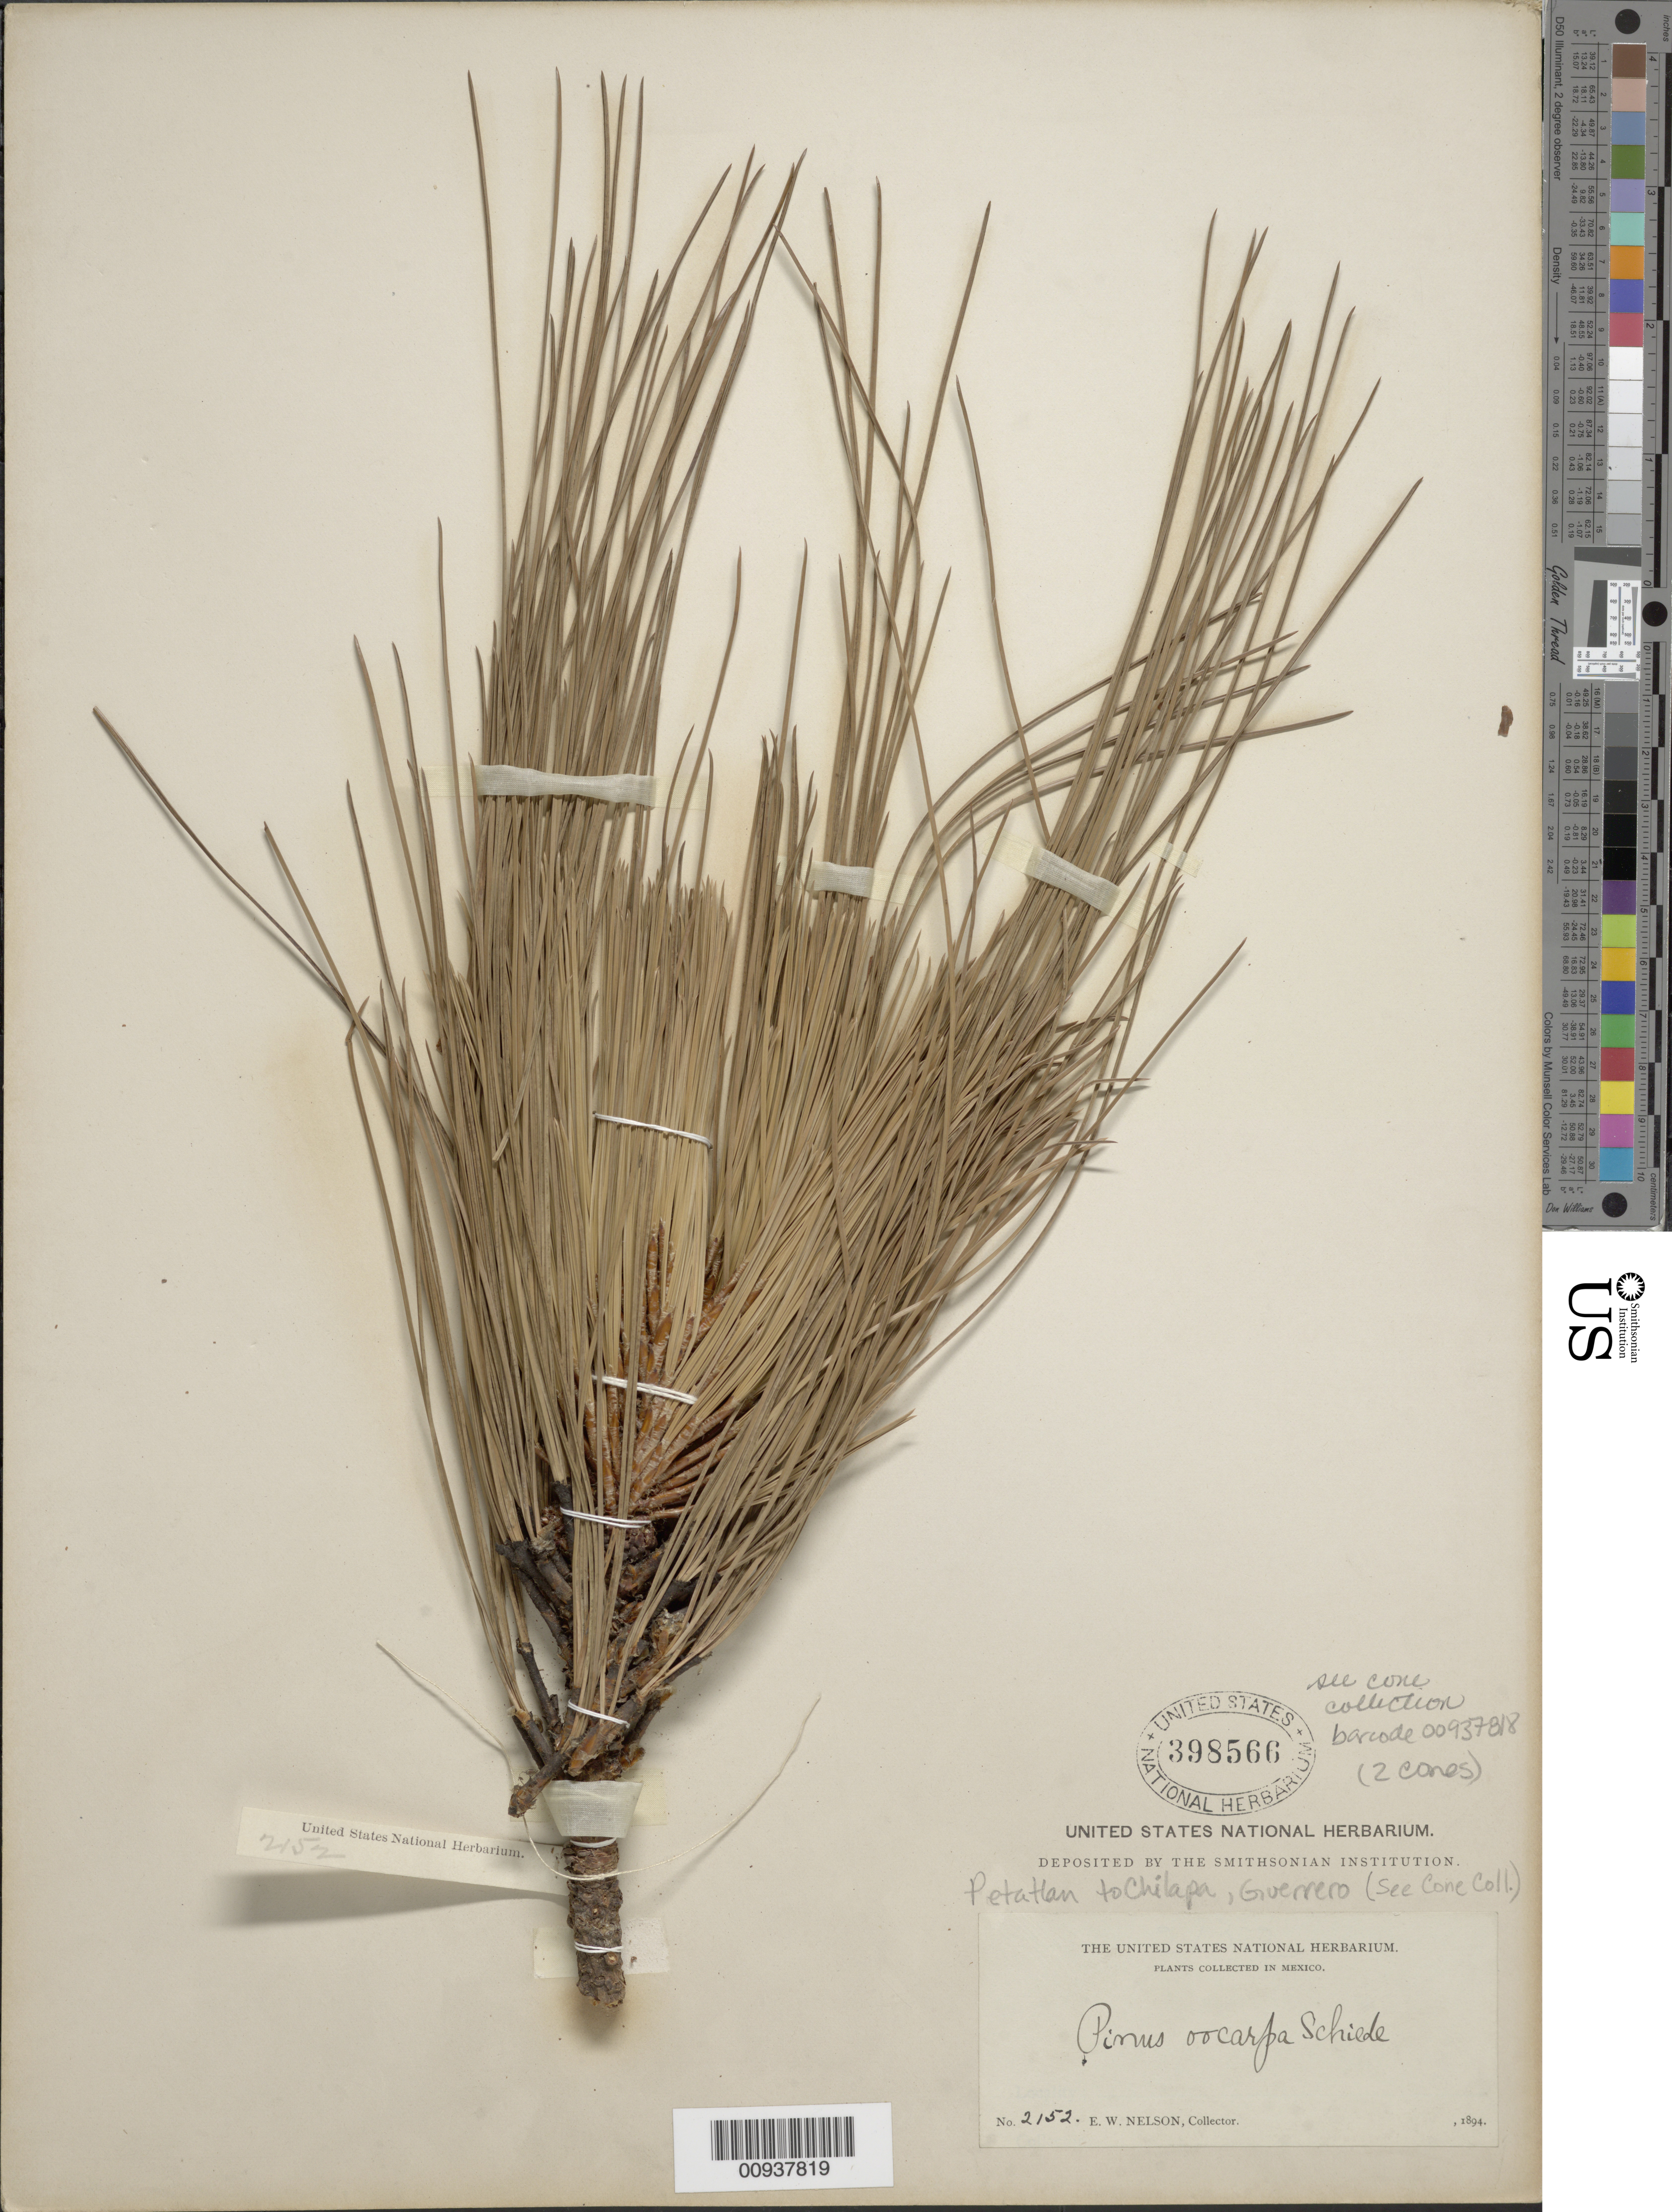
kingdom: Plantae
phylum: Tracheophyta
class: Pinopsida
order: Pinales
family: Pinaceae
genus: Pinus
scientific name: Pinus oocarpa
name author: Schiede ex Schltdl.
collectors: E. W. Nelson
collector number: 2152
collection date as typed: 1894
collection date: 1894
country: Mexico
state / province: Guerrero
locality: Patatlan [sic correct spelling Petatlan] to Chilapa.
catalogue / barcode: US 398566